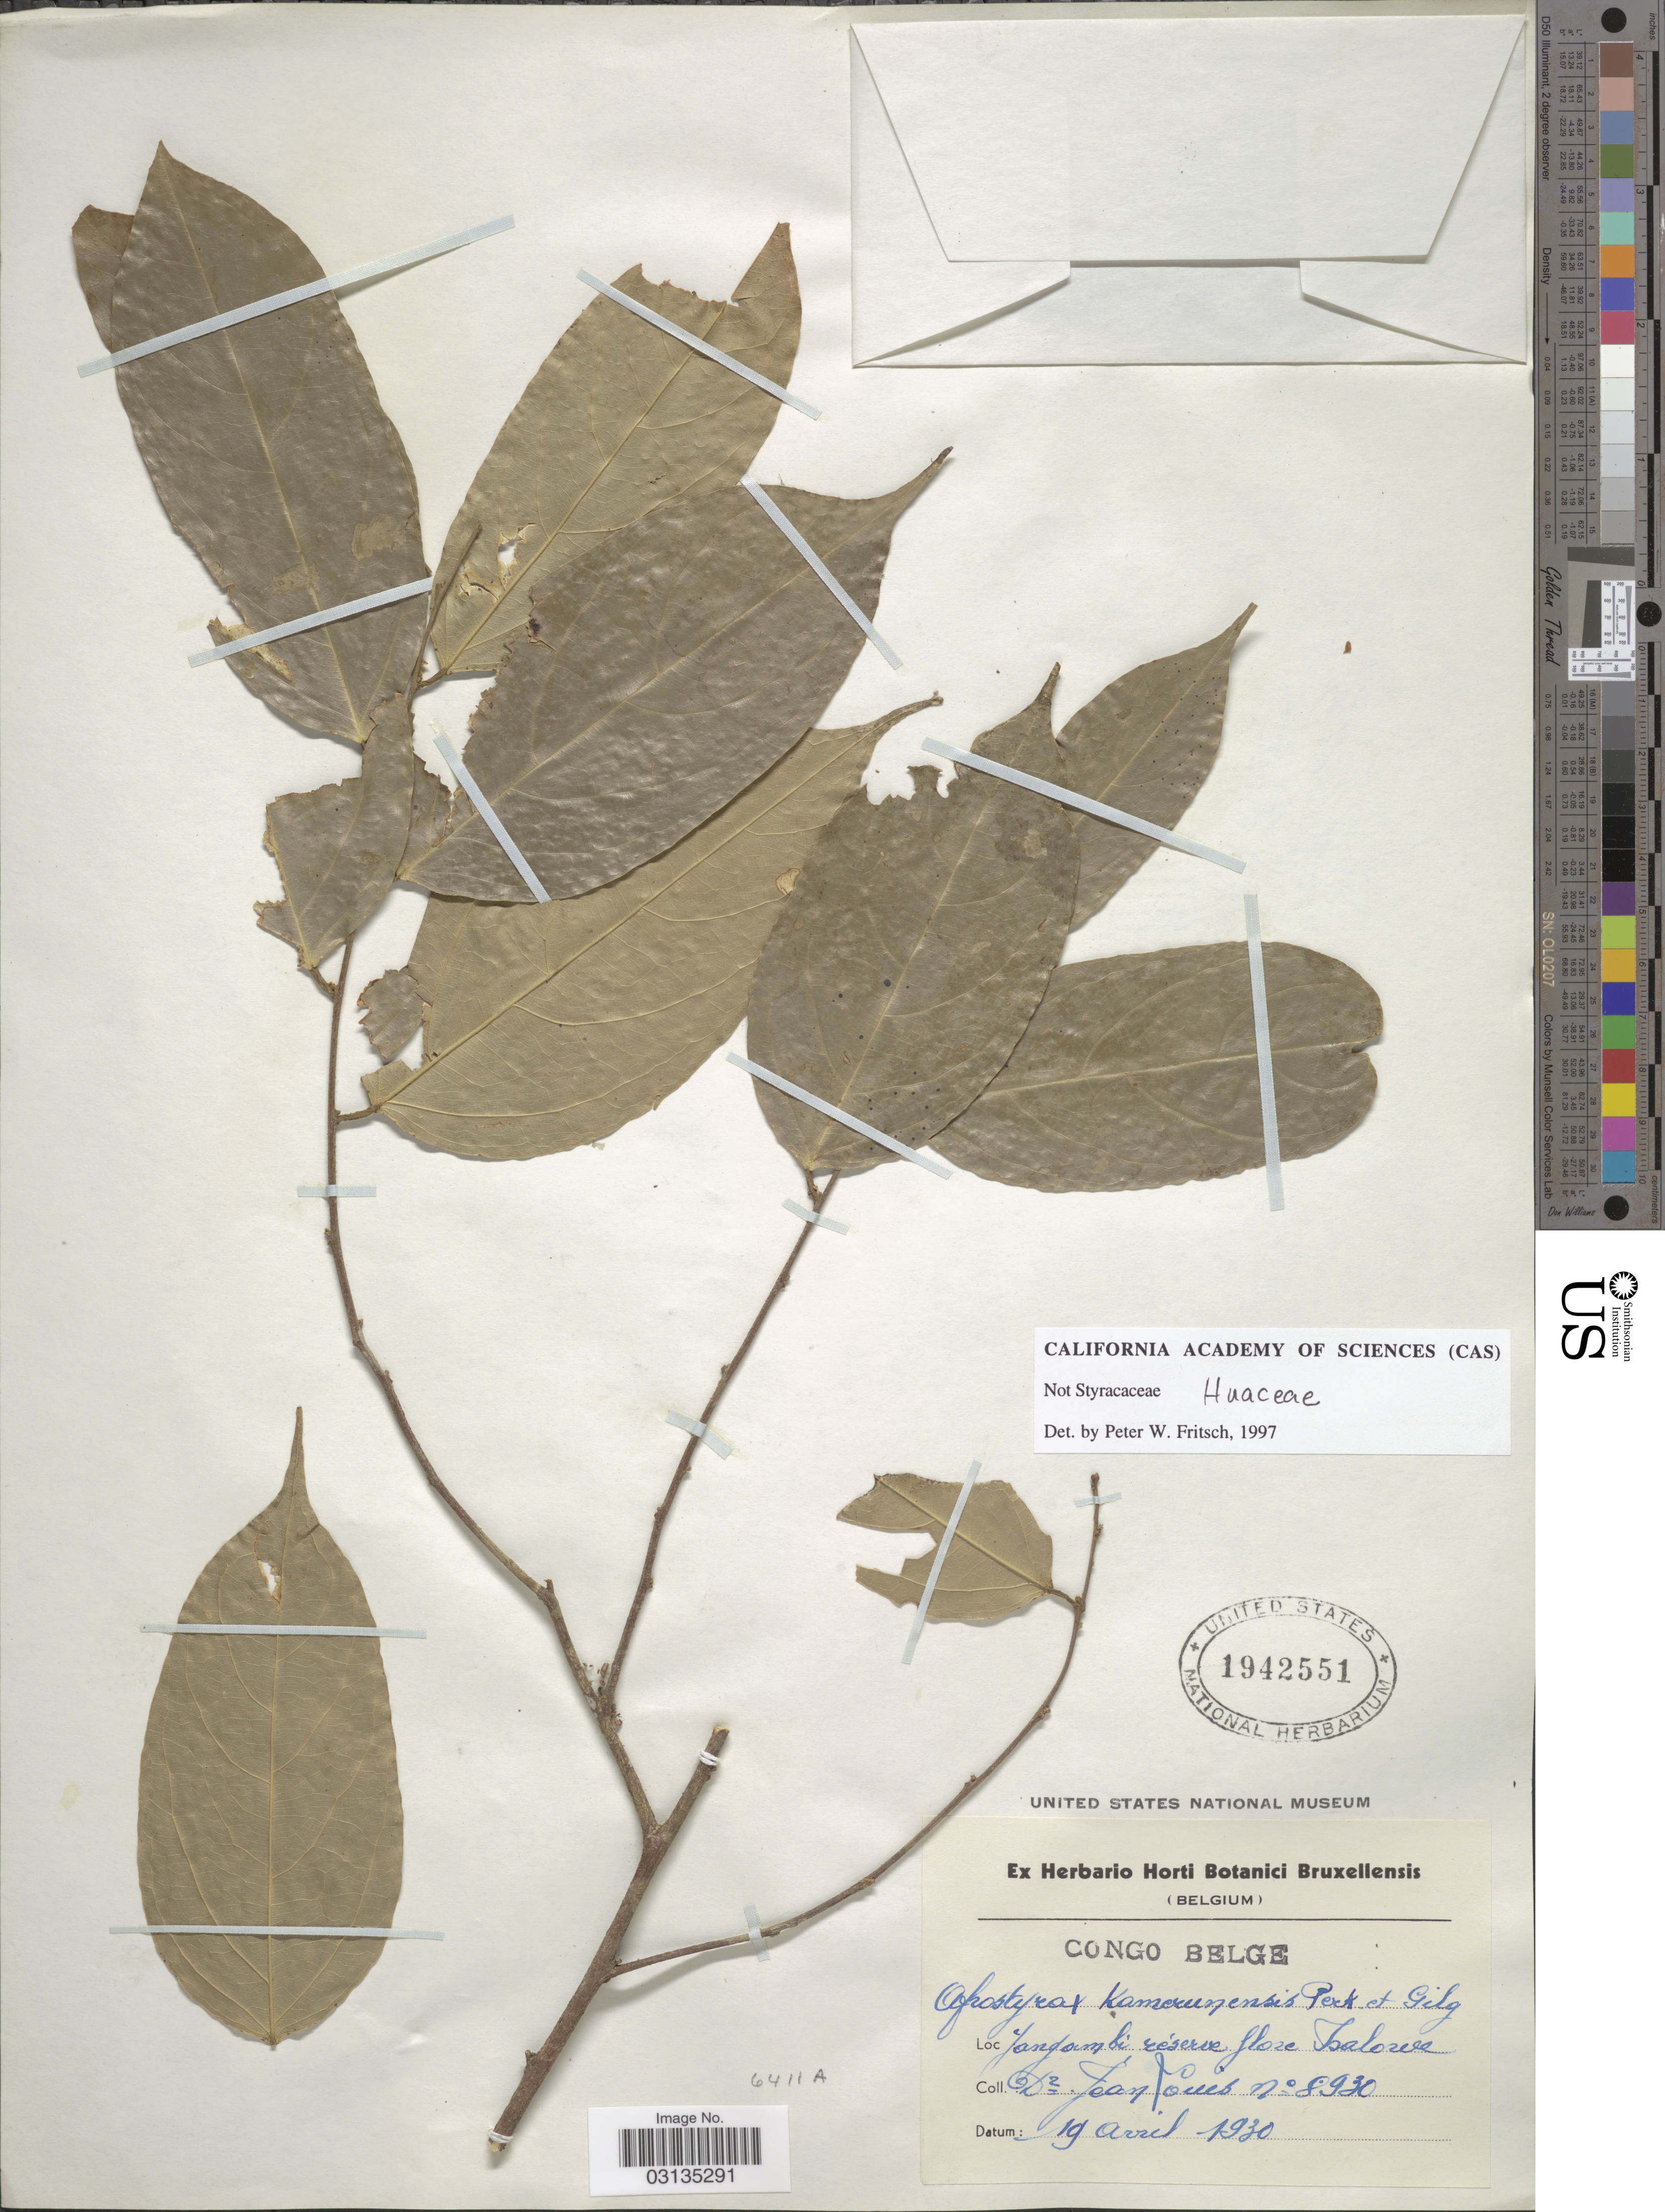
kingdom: Plantae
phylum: Tracheophyta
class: Magnoliopsida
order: Oxalidales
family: Huaceae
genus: Afrostyrax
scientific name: Afrostyrax kamerunensis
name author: Perkins & Gilg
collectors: J. Louis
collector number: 8930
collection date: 1930-04-19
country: Congo, Democratic Republic of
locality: Yangambi, réserve flore Isalowe.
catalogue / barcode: US 1942551